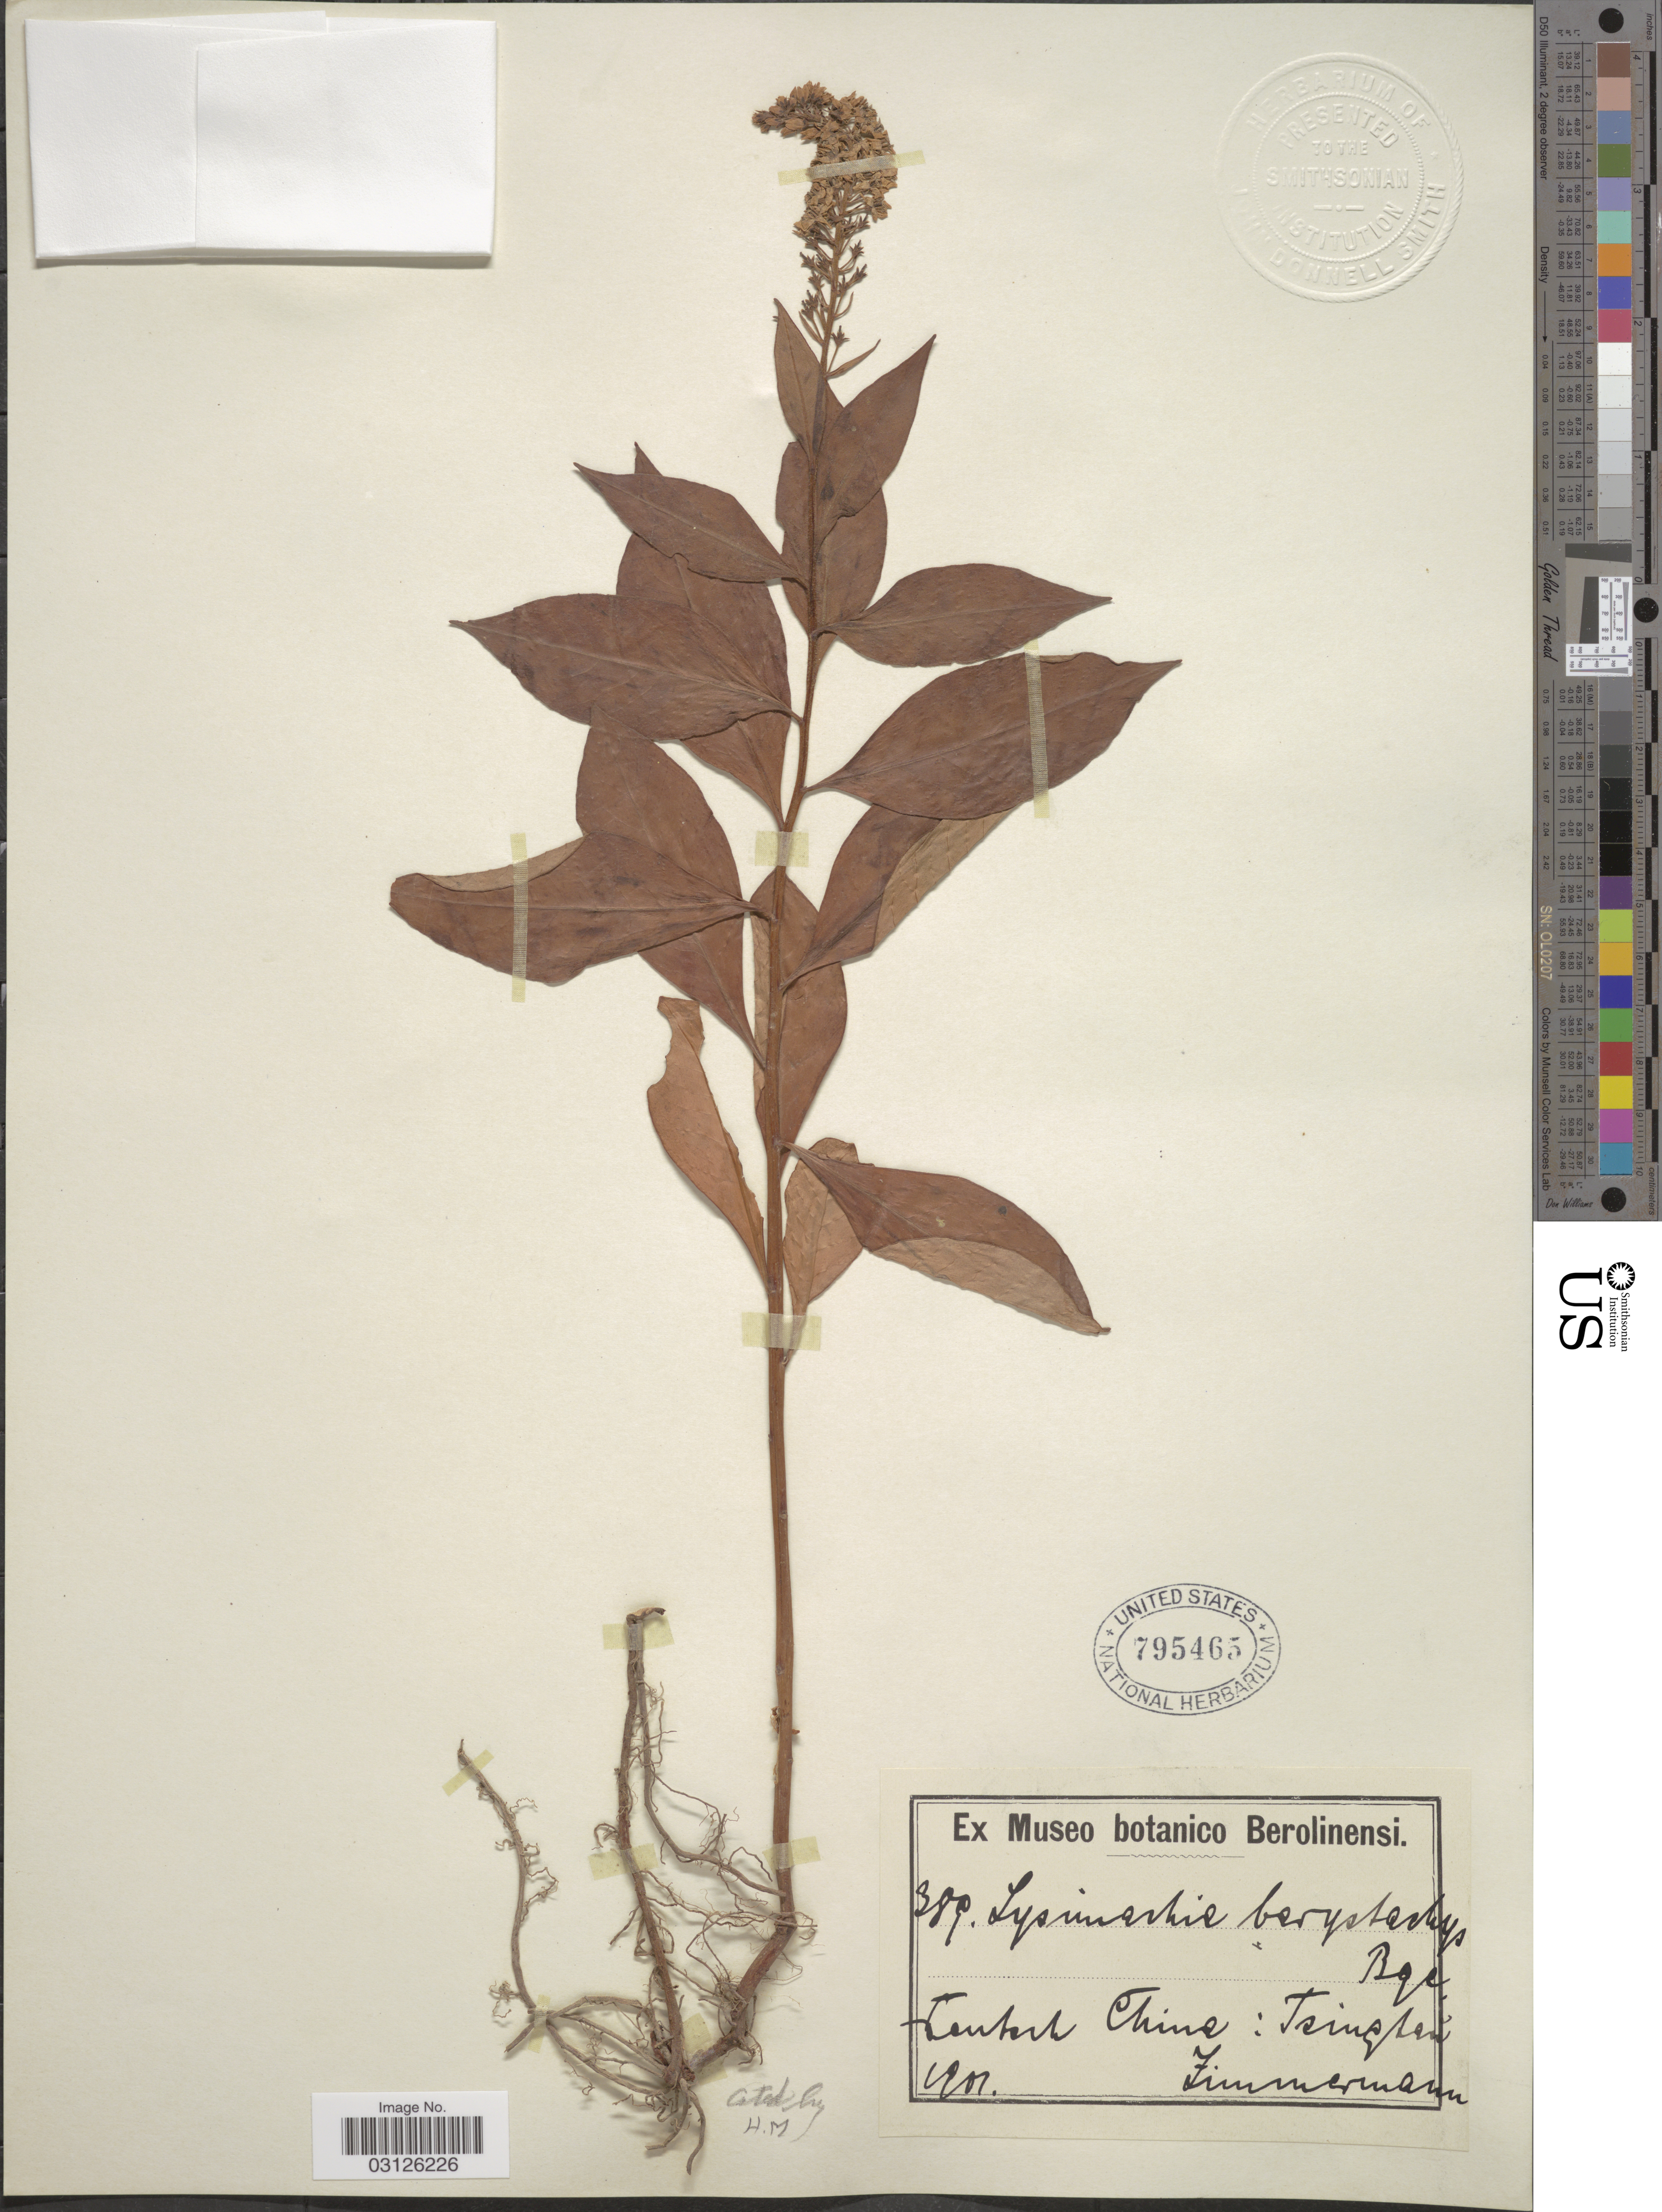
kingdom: Plantae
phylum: Tracheophyta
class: Magnoliopsida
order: Ericales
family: Primulaceae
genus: Lysimachia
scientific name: Lysimachia barystachys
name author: Bunge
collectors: -. Zimmermann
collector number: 389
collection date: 1901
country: China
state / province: Shandong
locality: Deutsch China: Tsingtau.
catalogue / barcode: US 795465